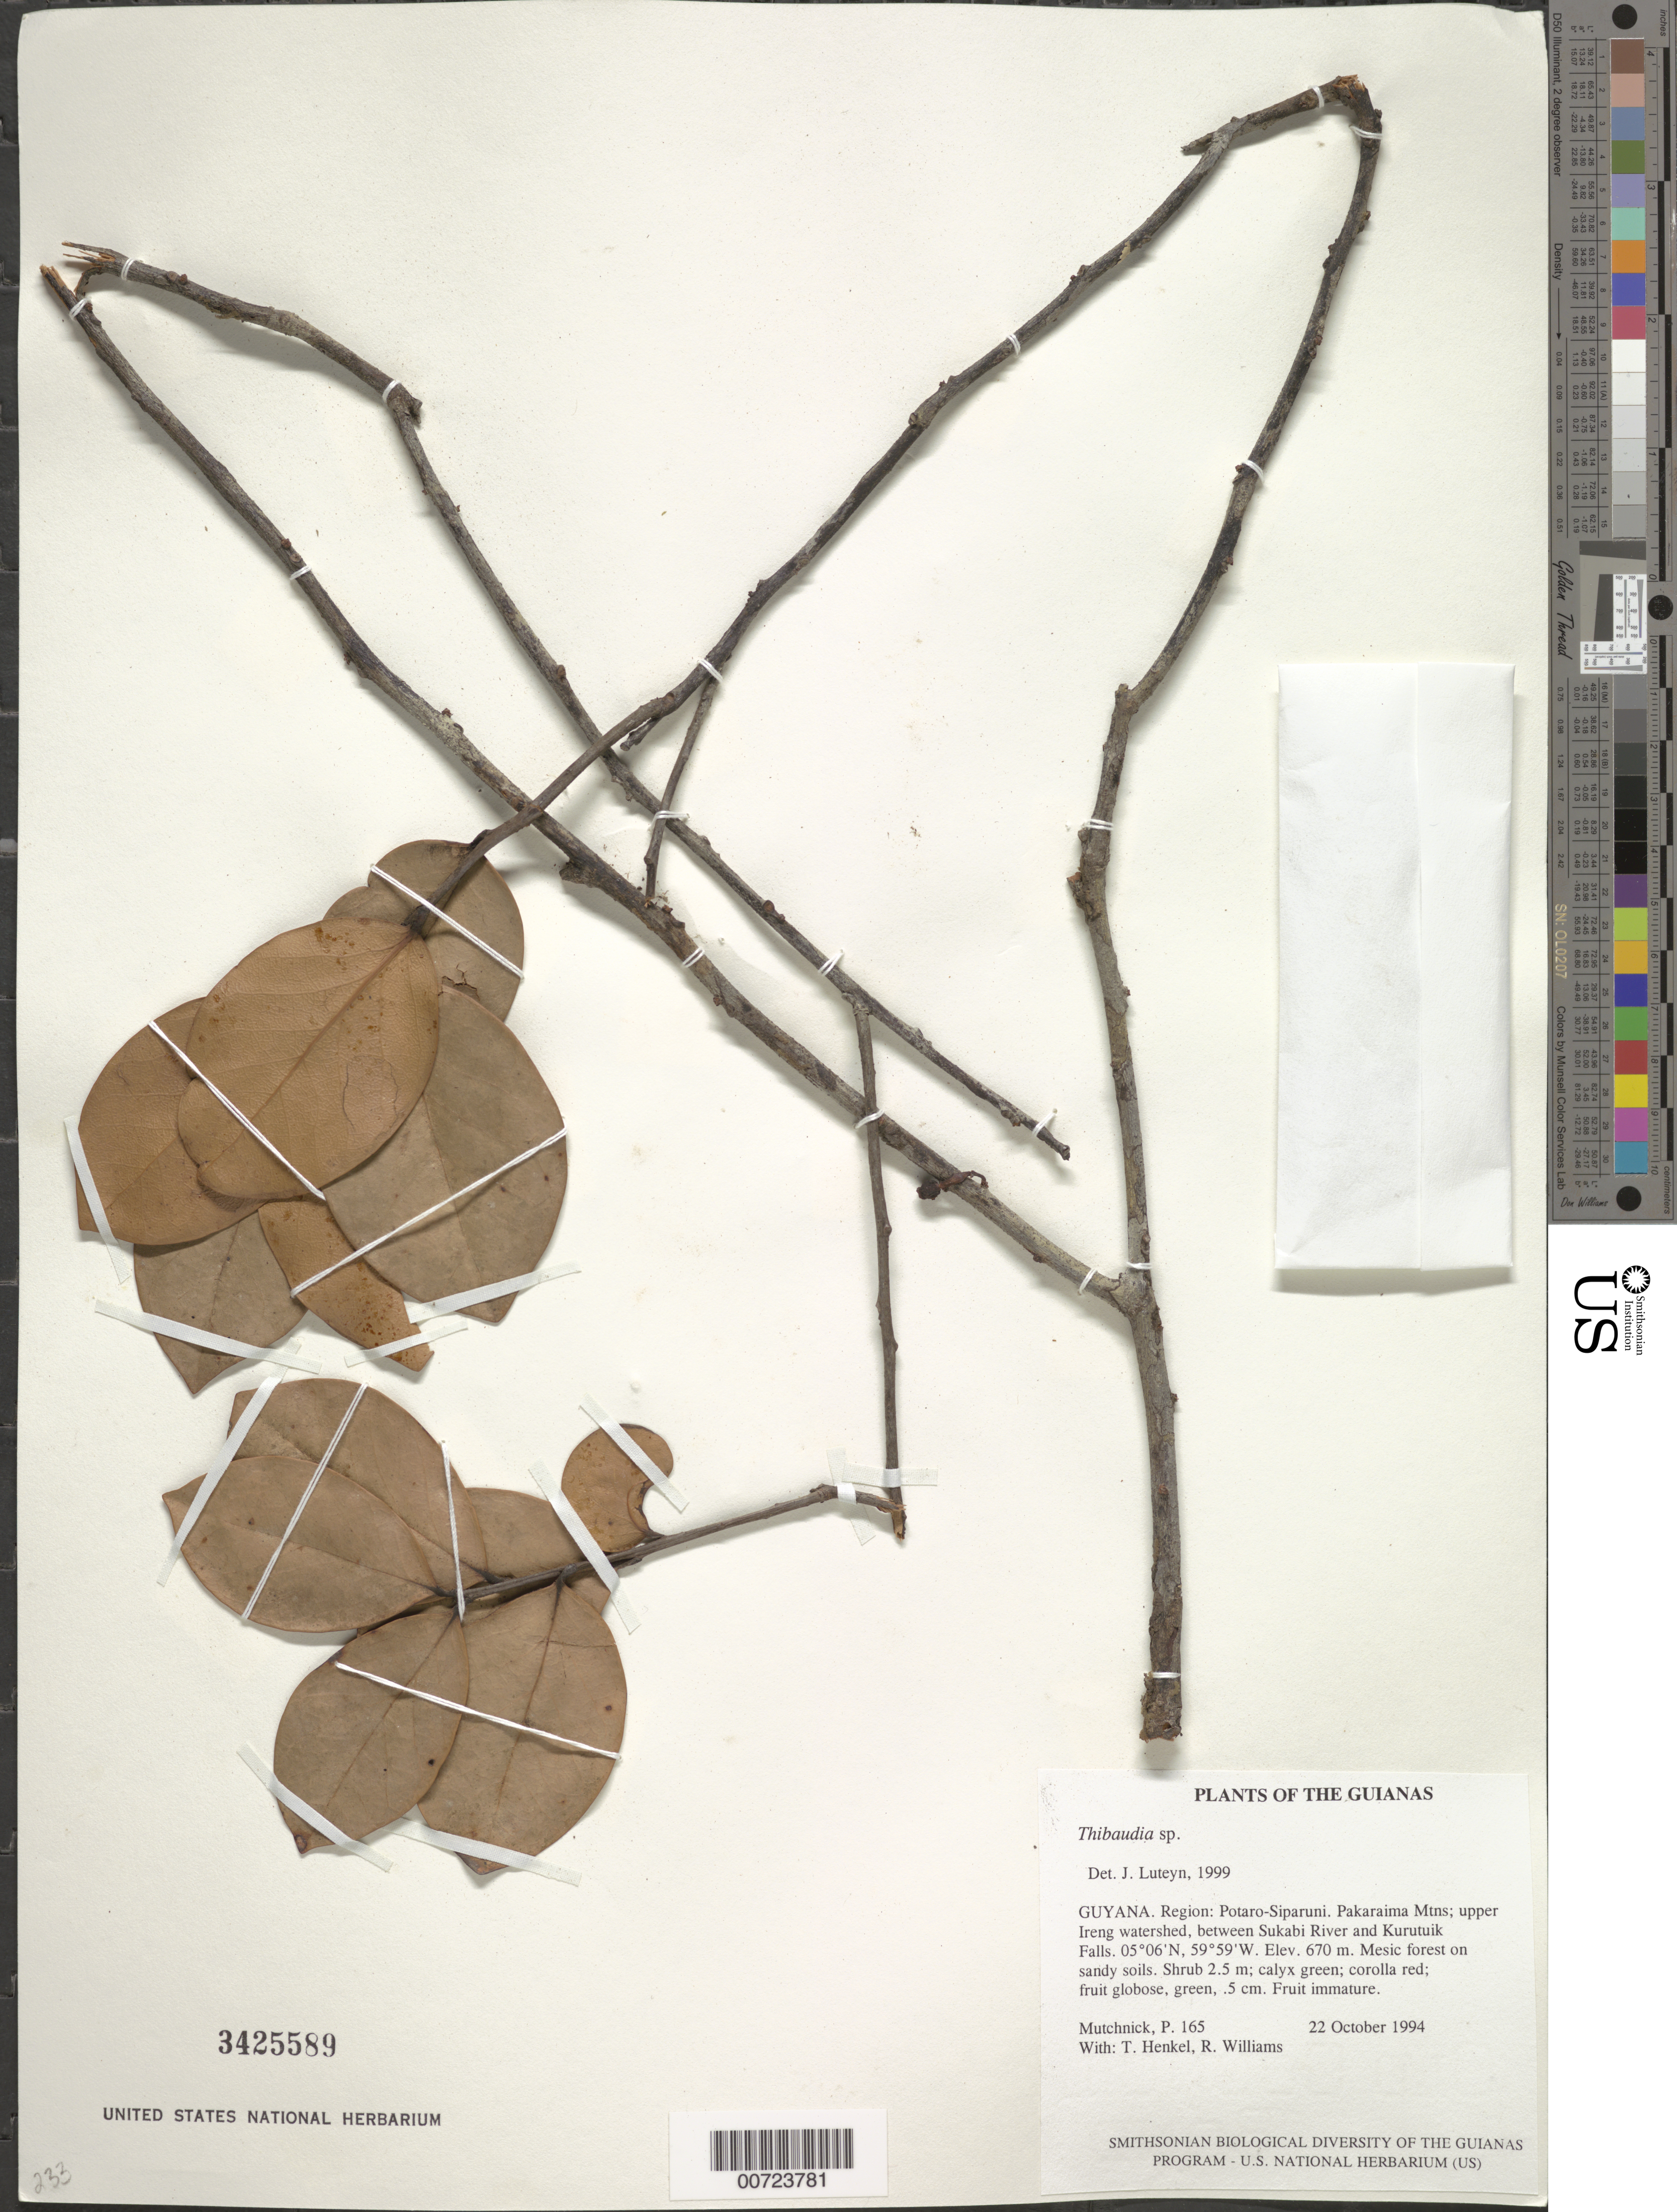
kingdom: Plantae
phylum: Tracheophyta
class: Magnoliopsida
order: Ericales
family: Ericaceae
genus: Thibaudia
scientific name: Thibaudia sp.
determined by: Luteyn, J. L.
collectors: P. Mutchnick, T. Henkel & R. Williams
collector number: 165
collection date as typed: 22 October 1994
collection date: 1994-10-22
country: Guyana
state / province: Potaro-Siparuni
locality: Pakaraima Mtns; upper Ireng watershed, between Sukabi River and Kurutuik Falls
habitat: Mesic forest on sandy soils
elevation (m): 670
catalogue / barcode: US 3425589